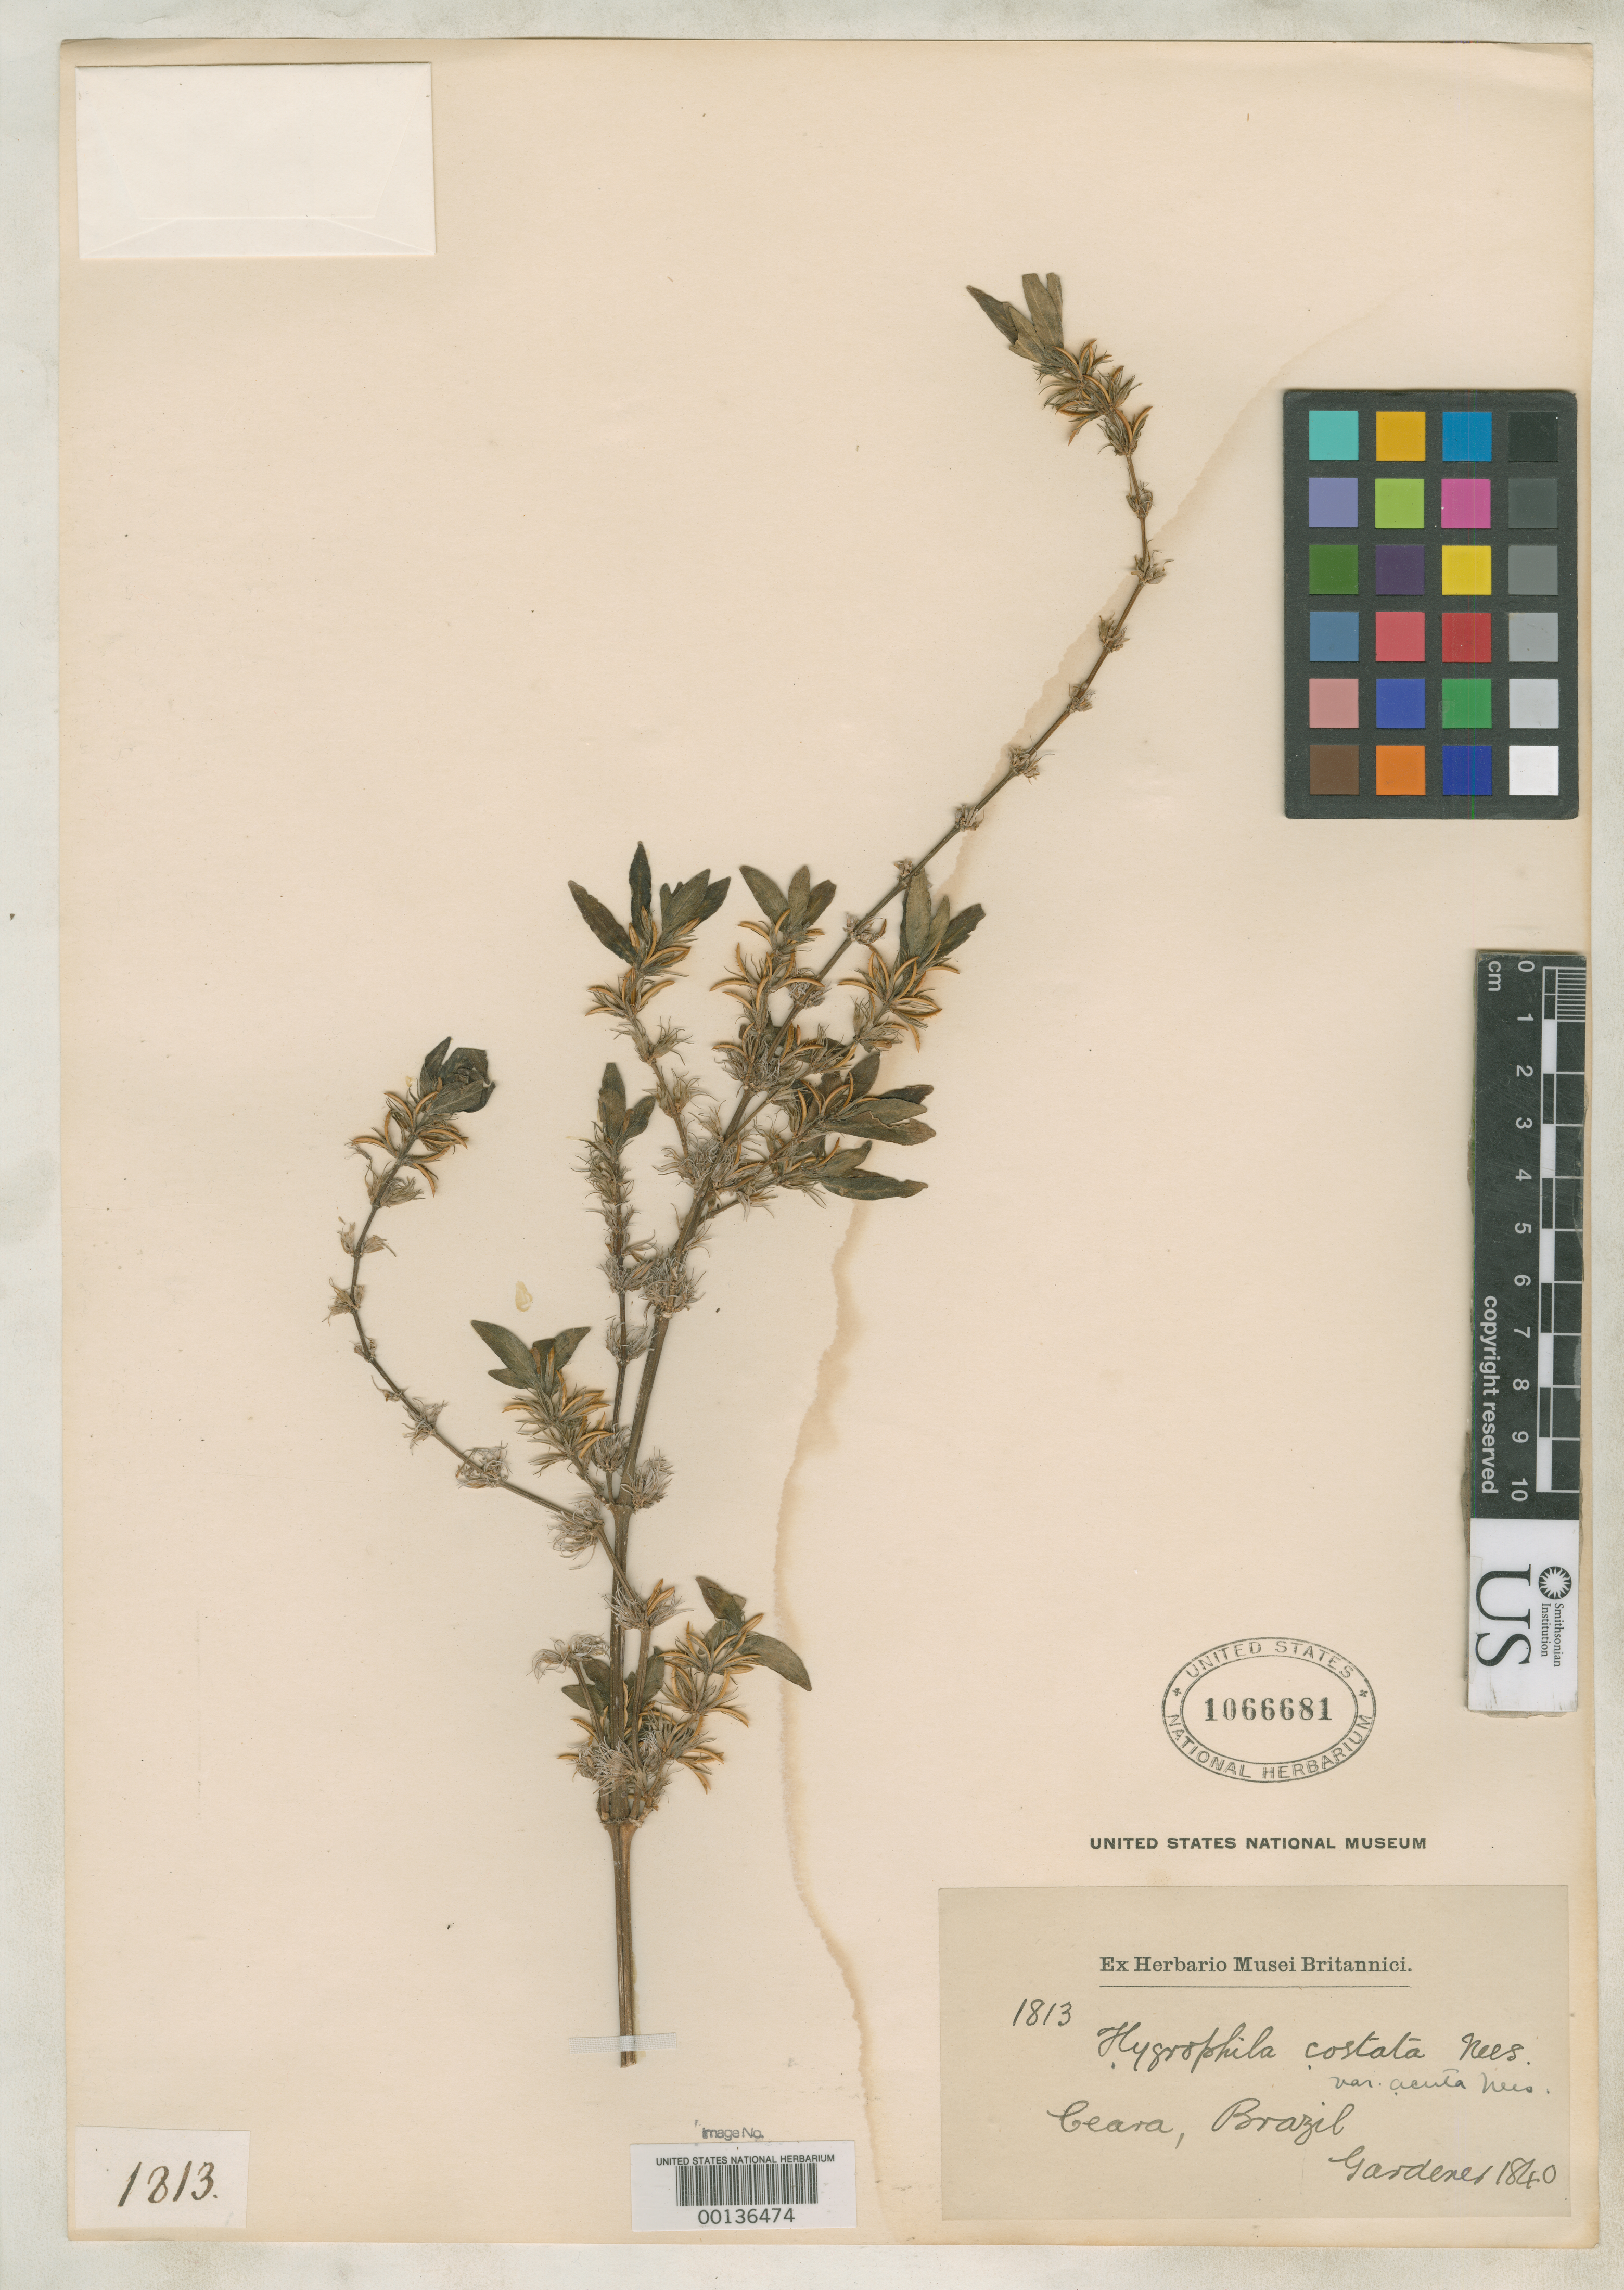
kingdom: Plantae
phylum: Tracheophyta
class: Magnoliopsida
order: Lamiales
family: Acanthaceae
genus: Hygrophila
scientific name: Hygrophila helodes var. multiflora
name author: Nees in Mart.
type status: Isotype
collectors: G. Gardner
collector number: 1813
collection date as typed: Aug 1858 to -- Oct 1858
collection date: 1858-08/1858-10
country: Brazil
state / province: Ceará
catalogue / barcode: US 1066681